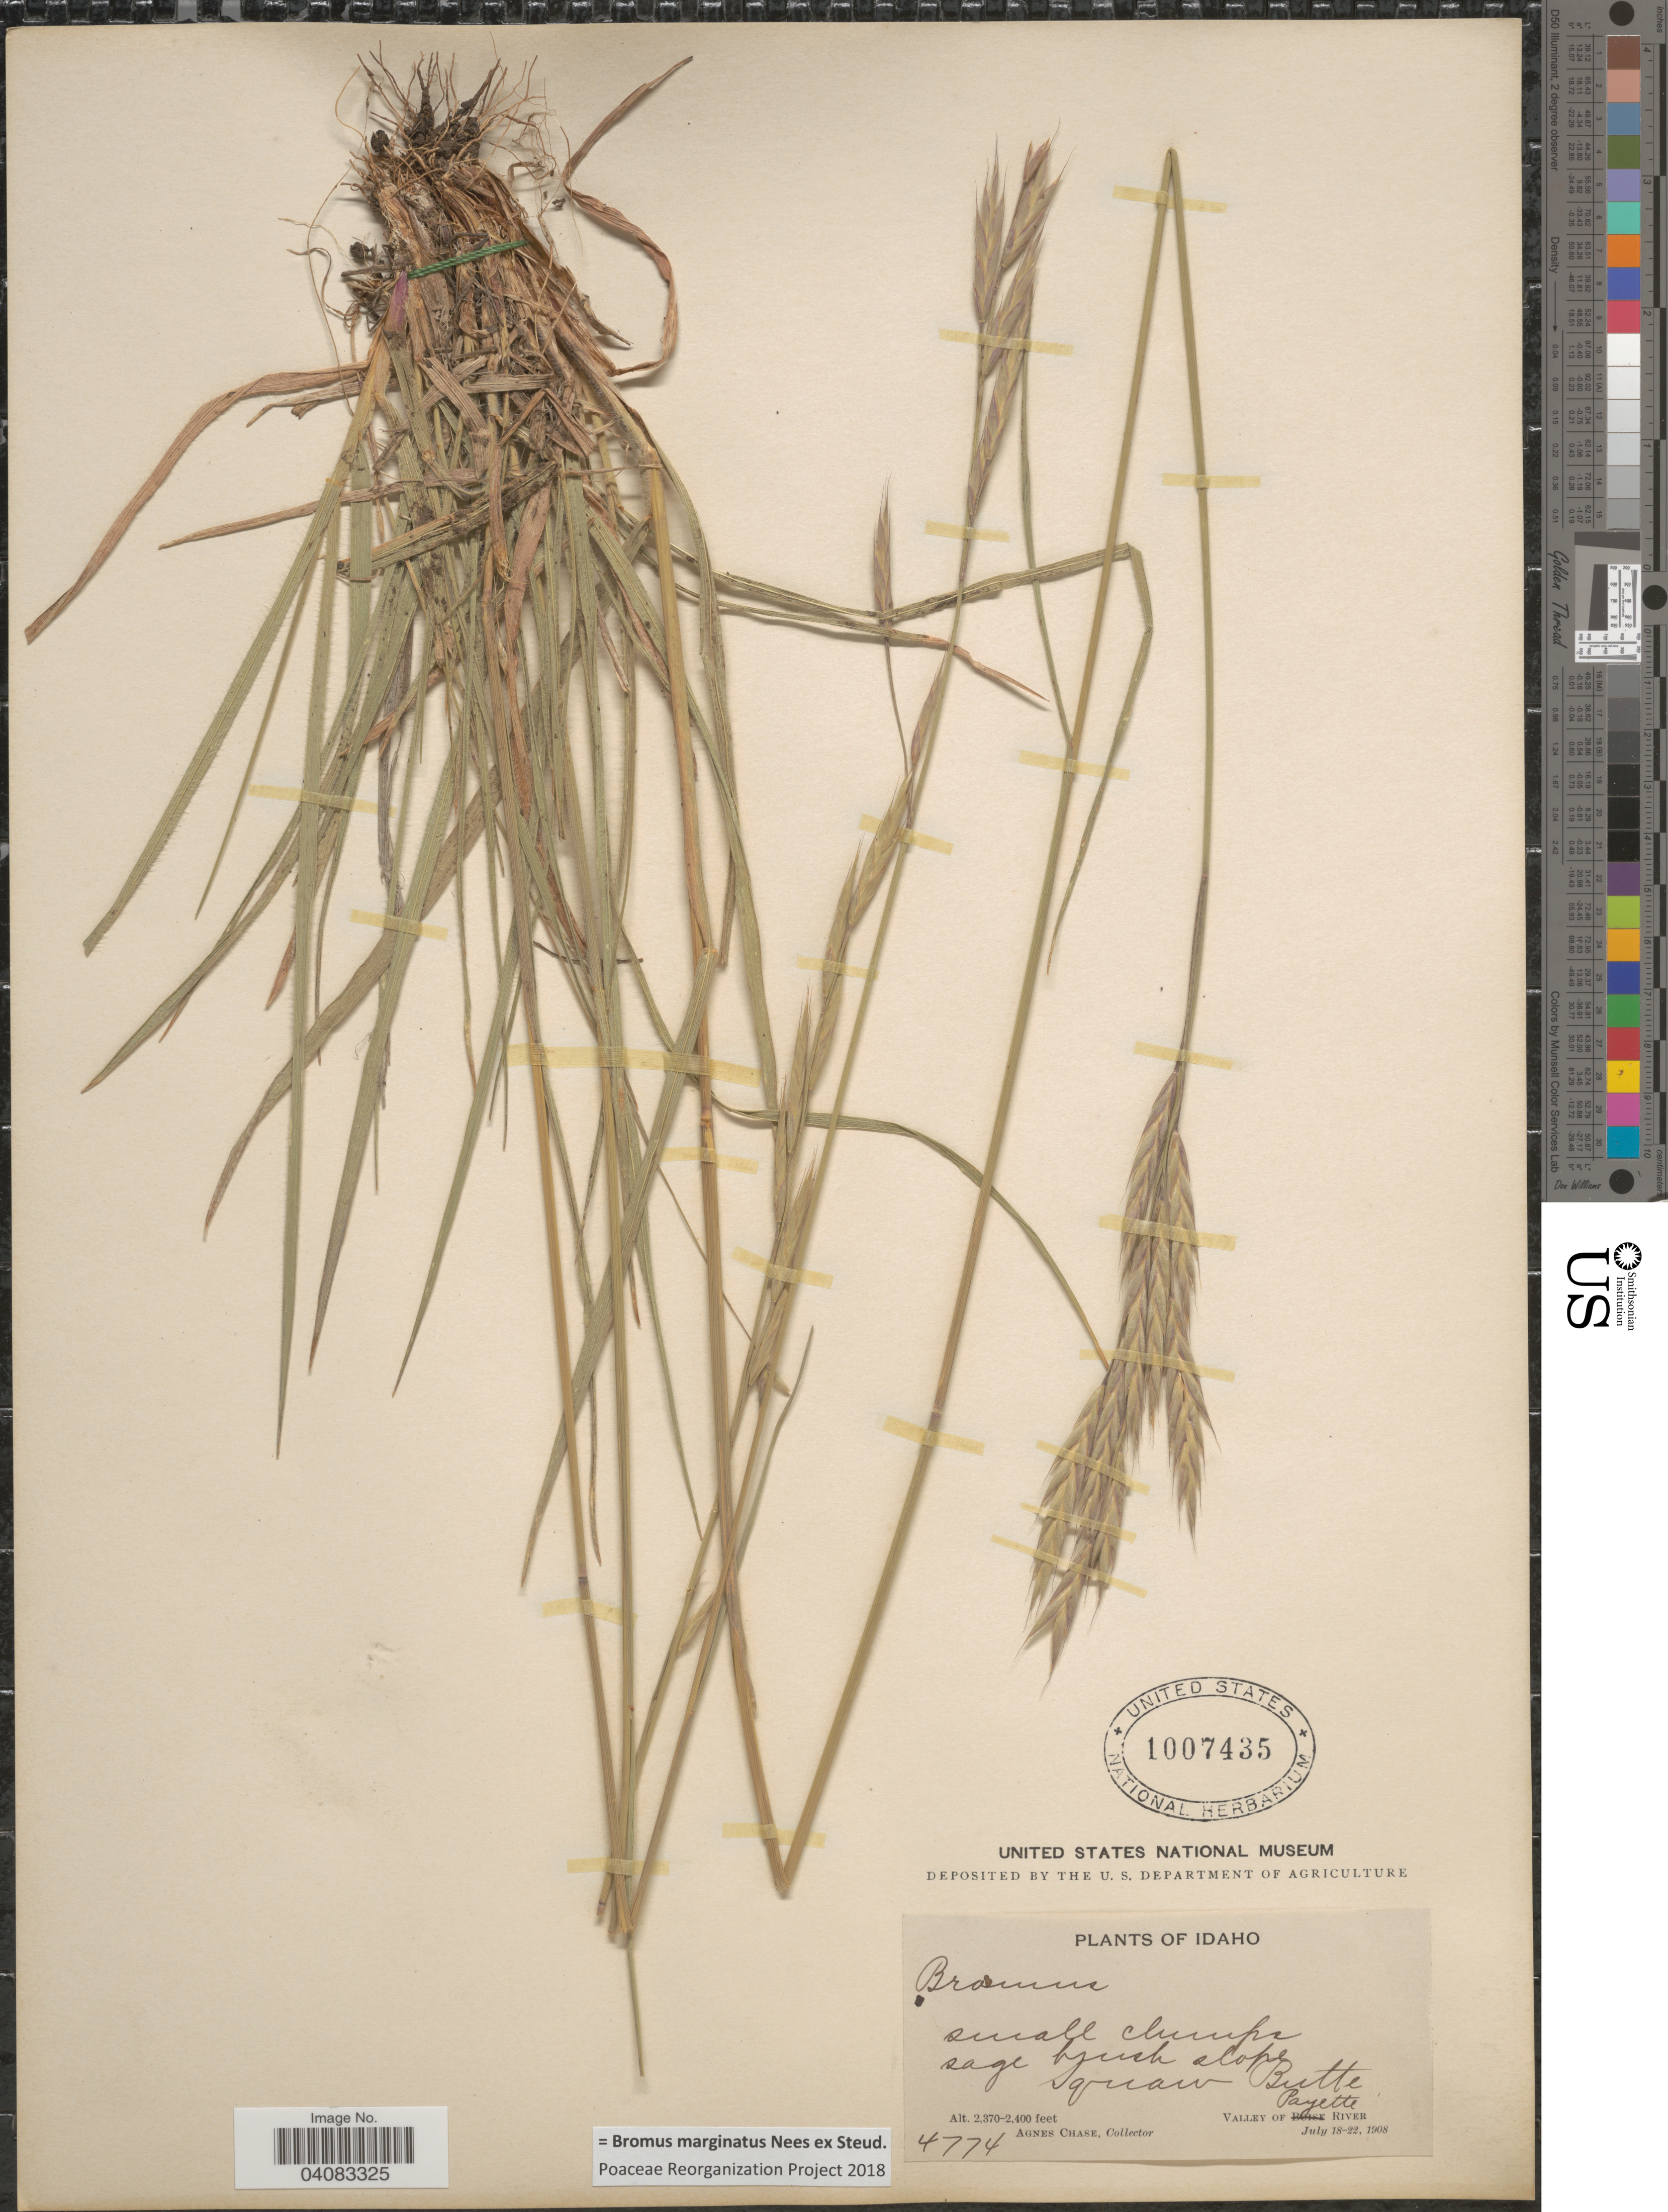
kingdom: Plantae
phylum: Tracheophyta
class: Liliopsida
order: Poales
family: Poaceae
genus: Bromus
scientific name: Bromus marginatus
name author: Nees ex Steud.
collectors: A. Chase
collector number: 4774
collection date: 1908-07-18/1908-07-22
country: United States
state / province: Idaho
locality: Square Butte. Valley of Payette River.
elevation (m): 722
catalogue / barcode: US 1007435